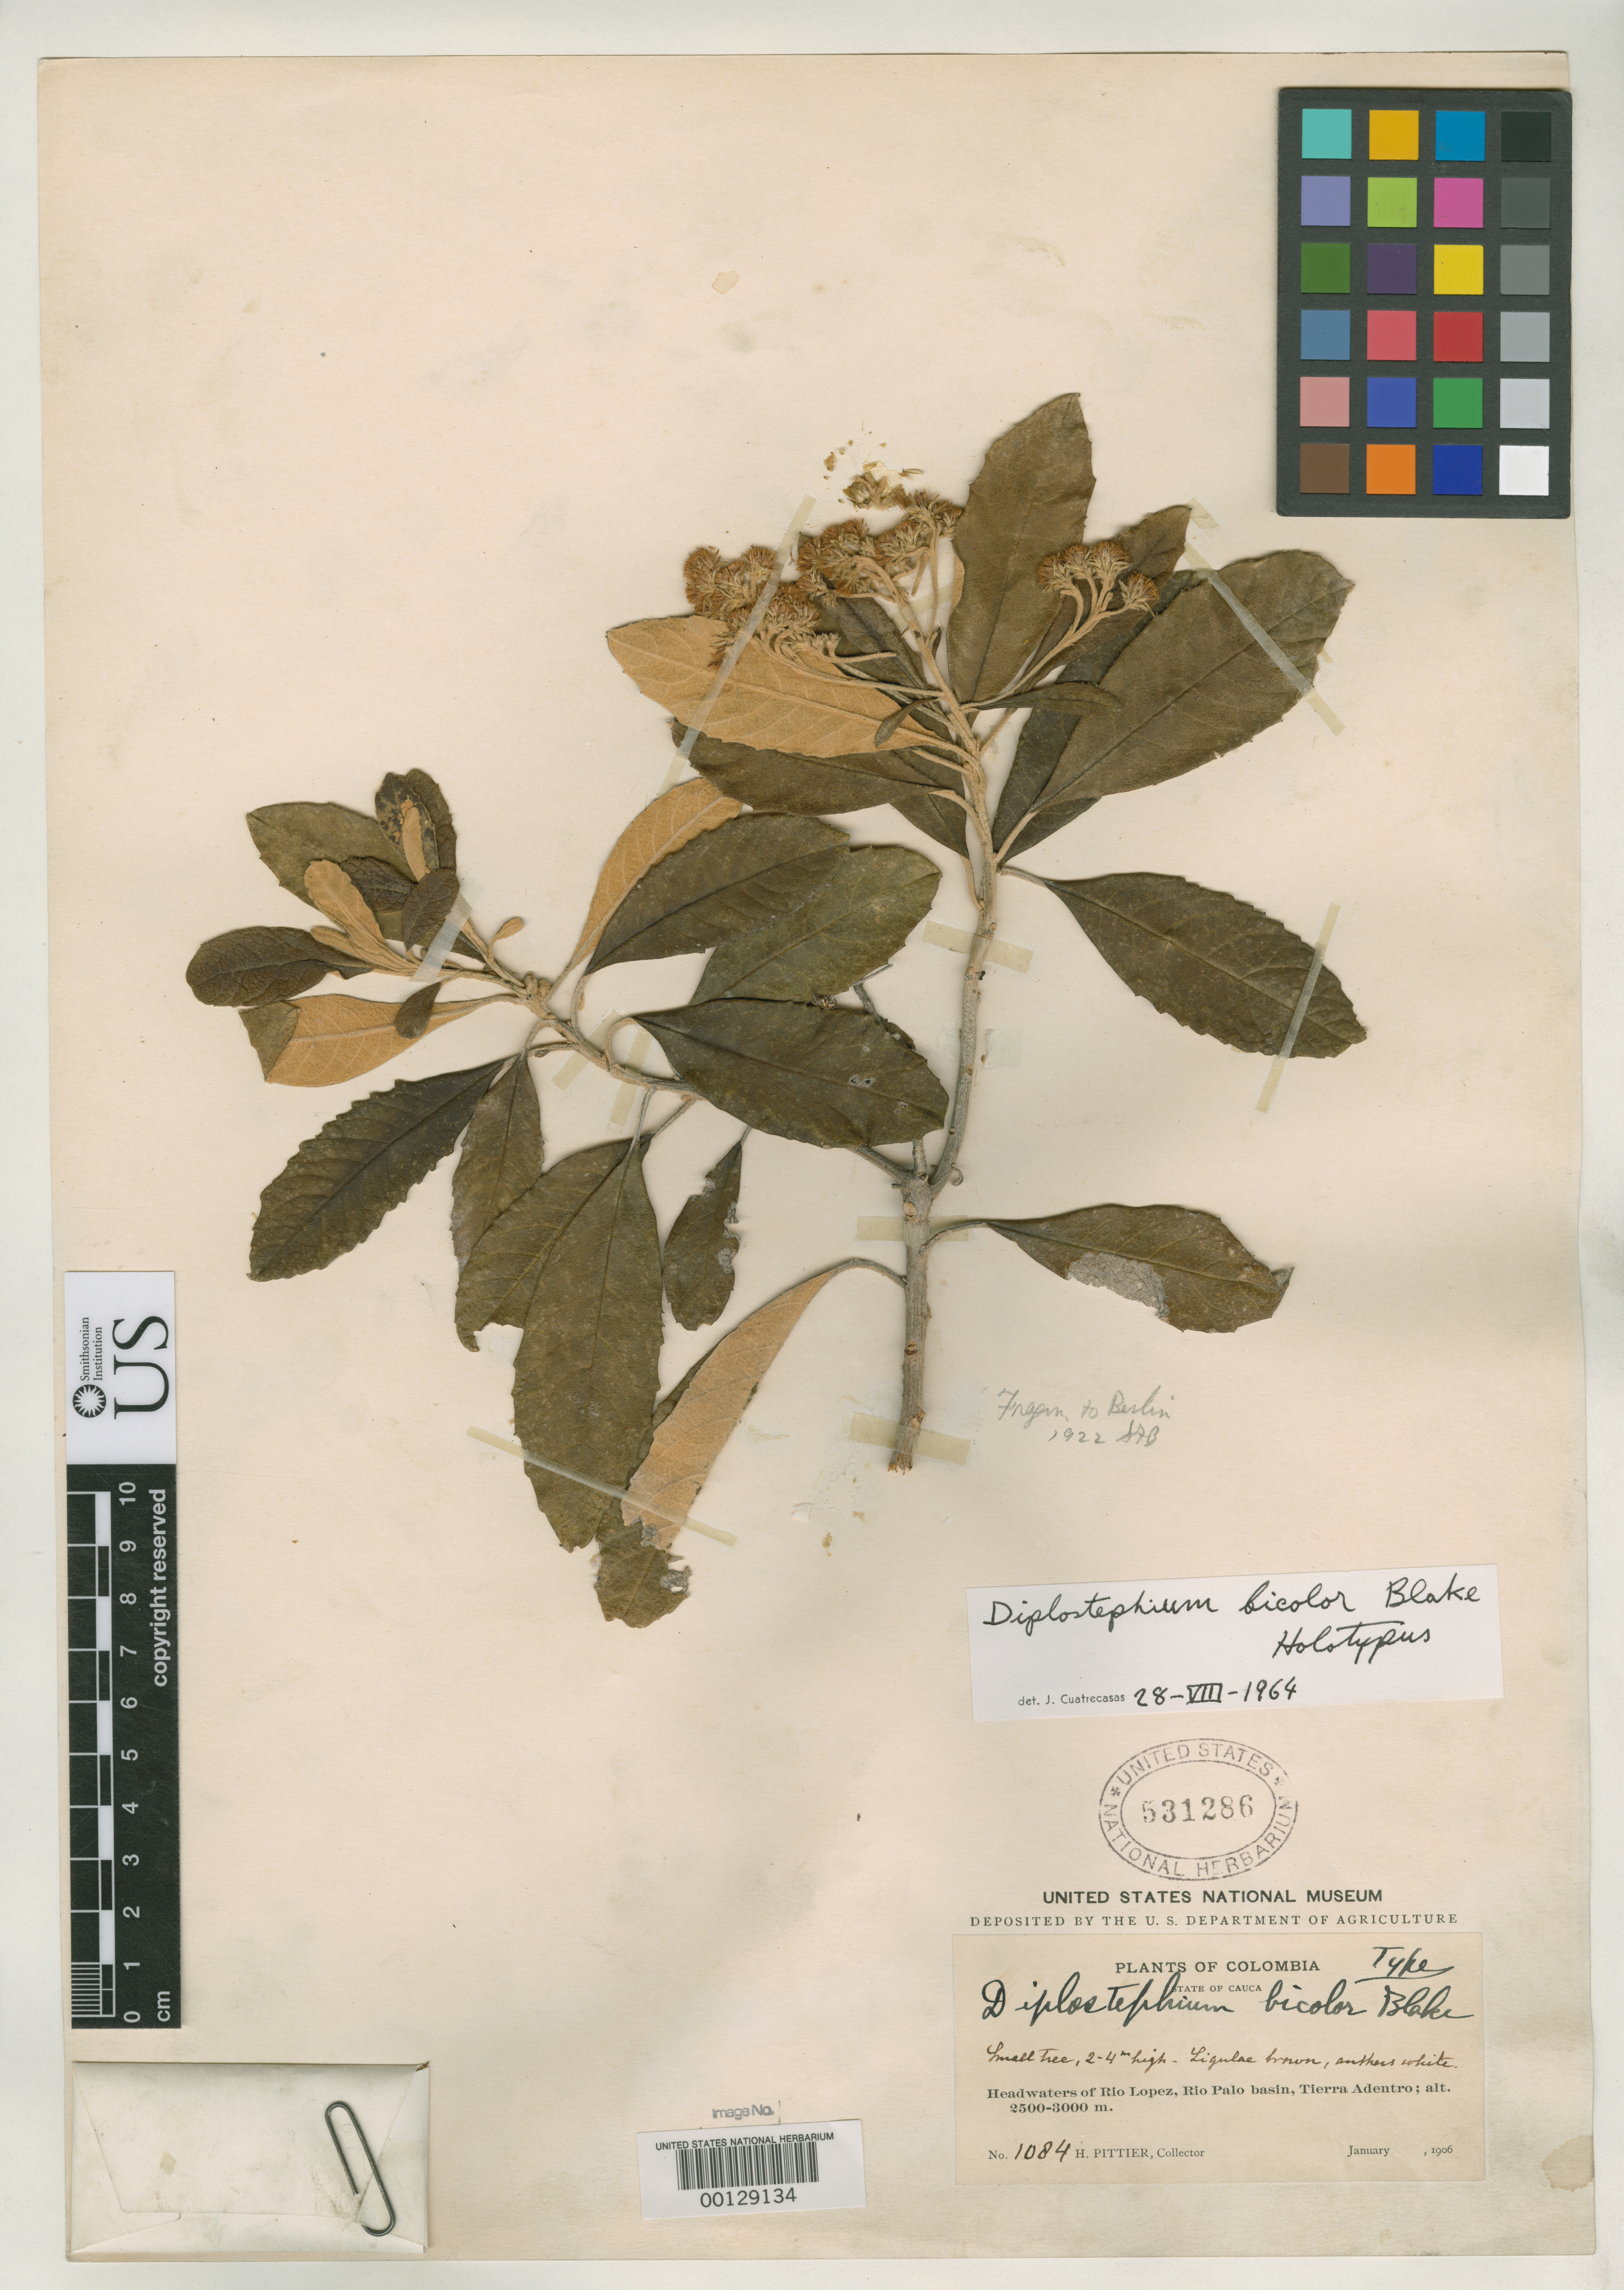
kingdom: Plantae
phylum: Tracheophyta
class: Magnoliopsida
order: Asterales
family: Asteraceae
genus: Diplostephium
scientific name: Diplostephium bicolor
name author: S.F. Blake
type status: Holotype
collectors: H. F. Pittier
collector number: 1084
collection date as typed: Jan 1906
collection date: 1906-01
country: Colombia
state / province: Cauca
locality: Headwaters of Rio Lopez, Rio Palo Basin, Tierra Adentro.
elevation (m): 2500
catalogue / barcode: US 531286